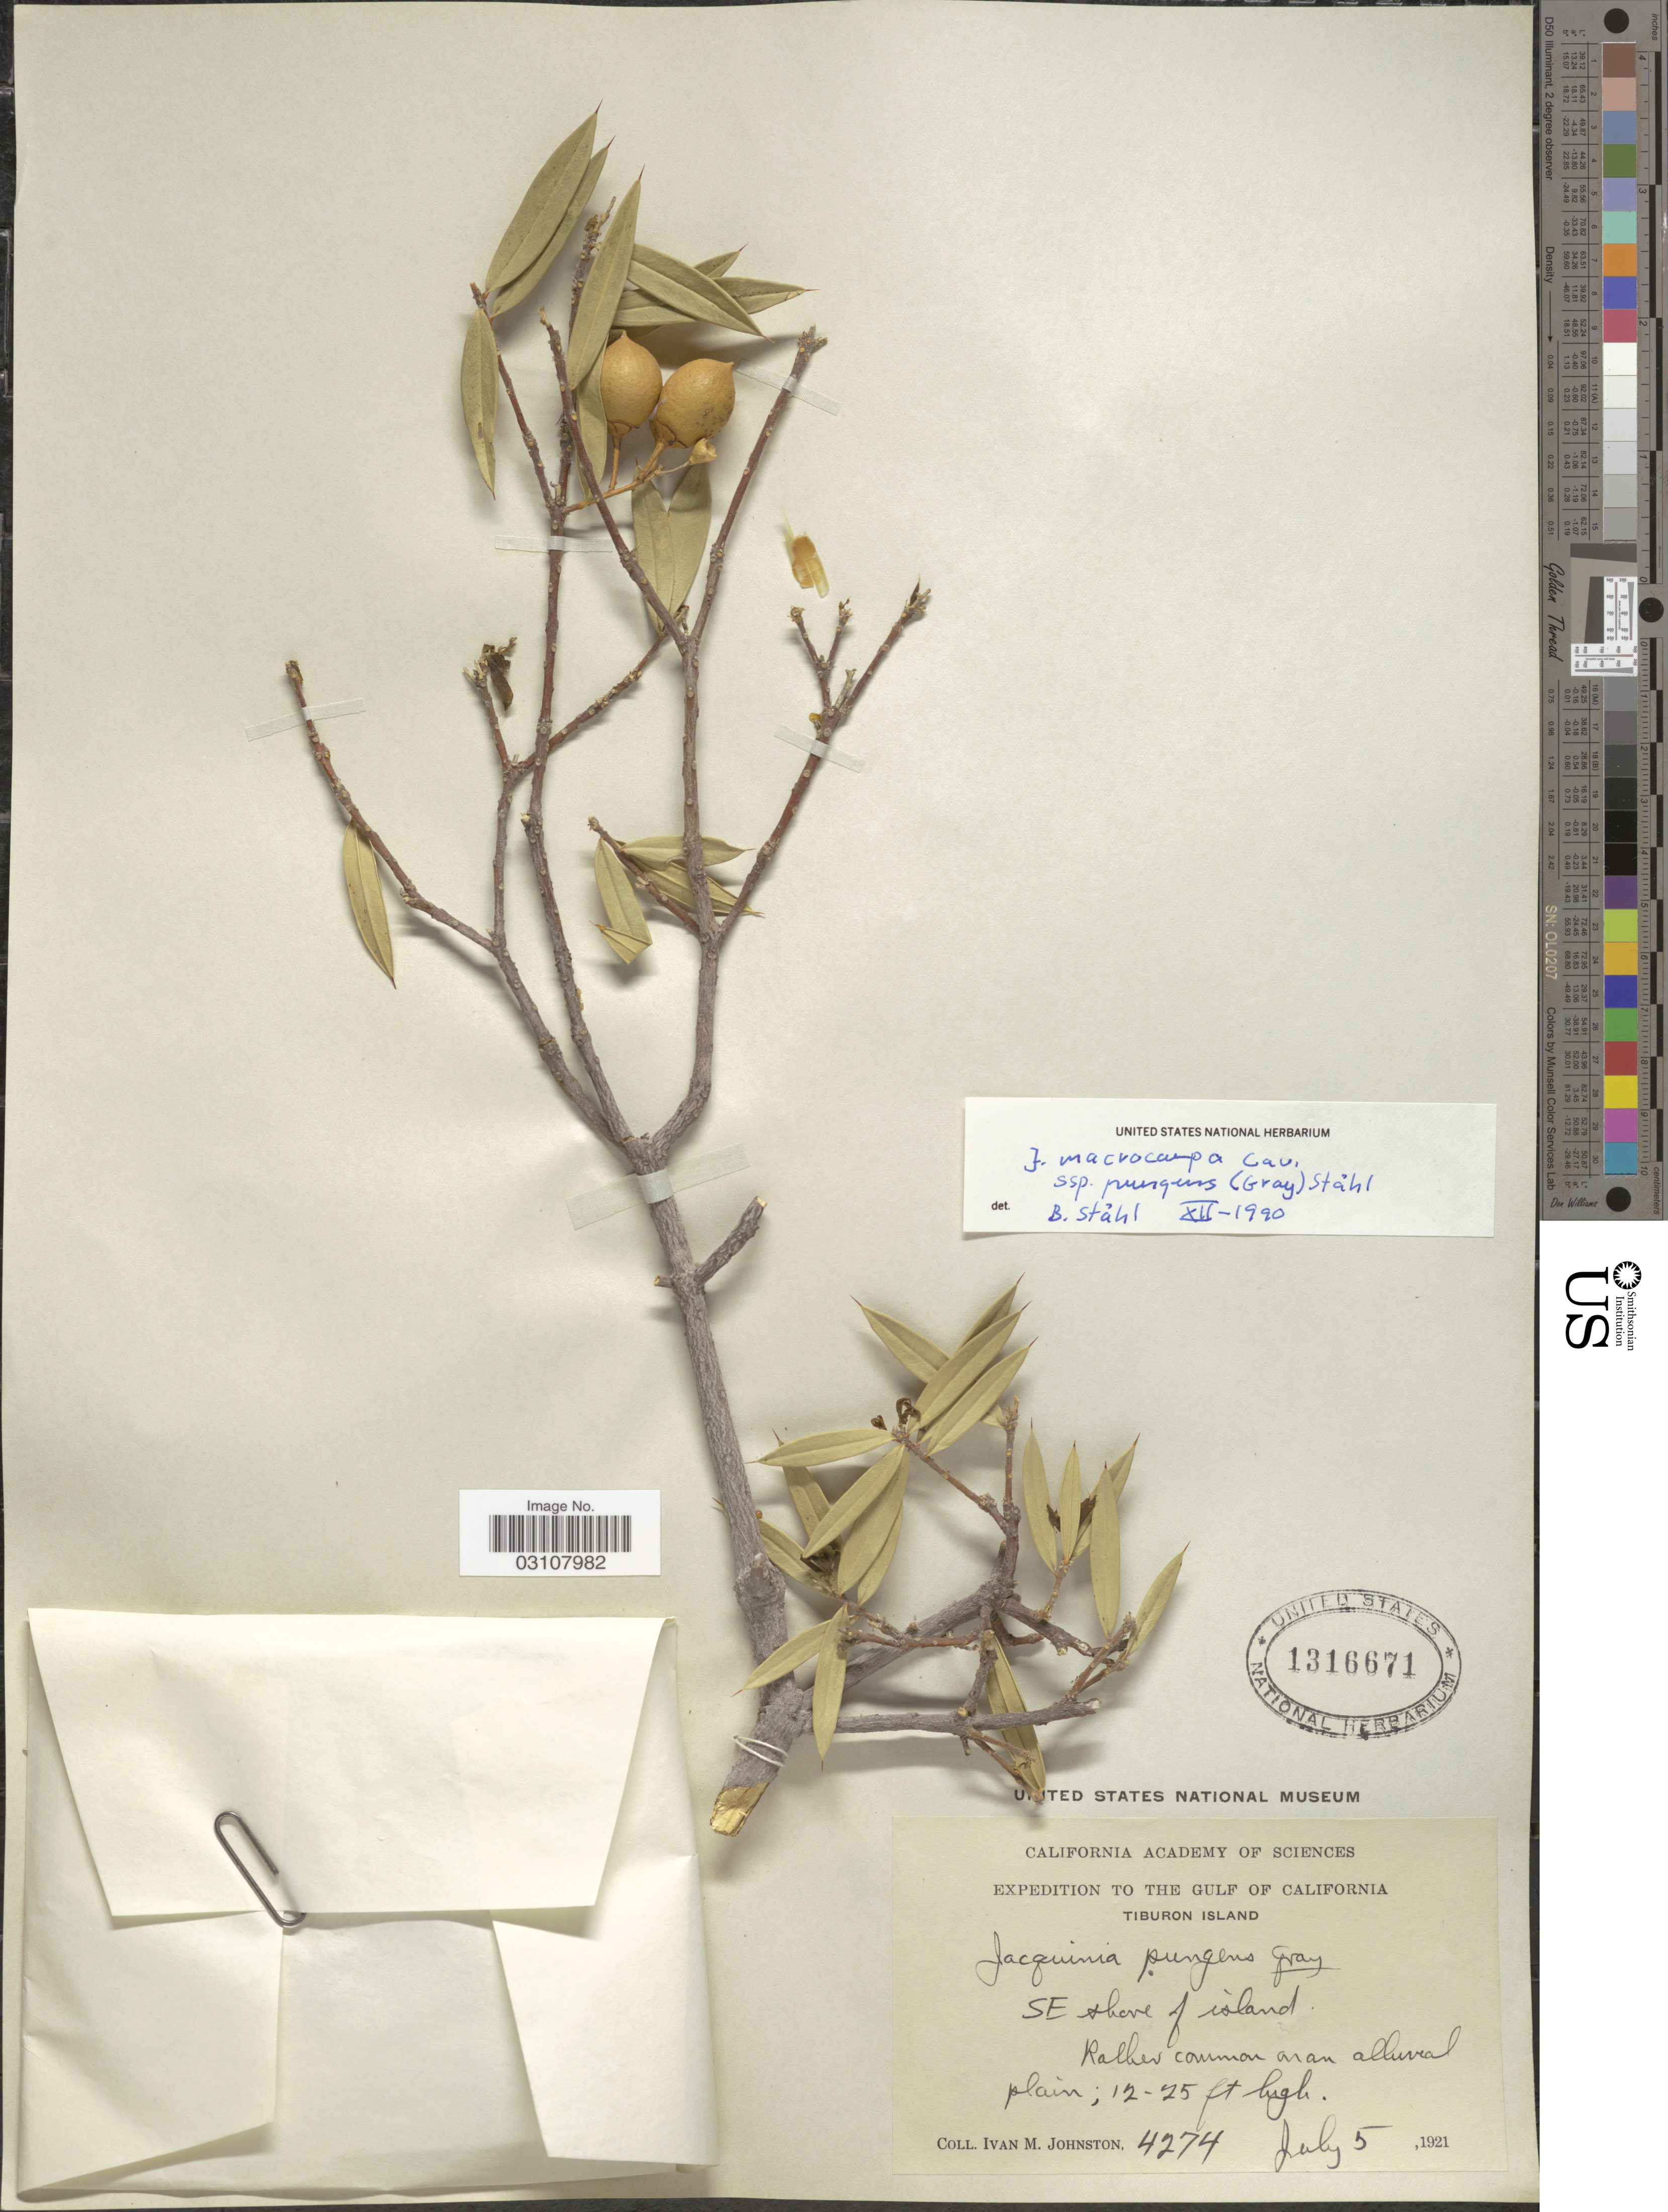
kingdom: Plantae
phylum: Tracheophyta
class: Magnoliopsida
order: Ericales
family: Primulaceae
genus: Jacquinia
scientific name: Jacquinia macrocarpa subsp. pungens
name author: Cav.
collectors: I.M. Johnston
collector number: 4274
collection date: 1921-07-05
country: Mexico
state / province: Sonora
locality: Gulf of California. Tiburon Island. SE shore of island.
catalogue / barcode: US 1316671